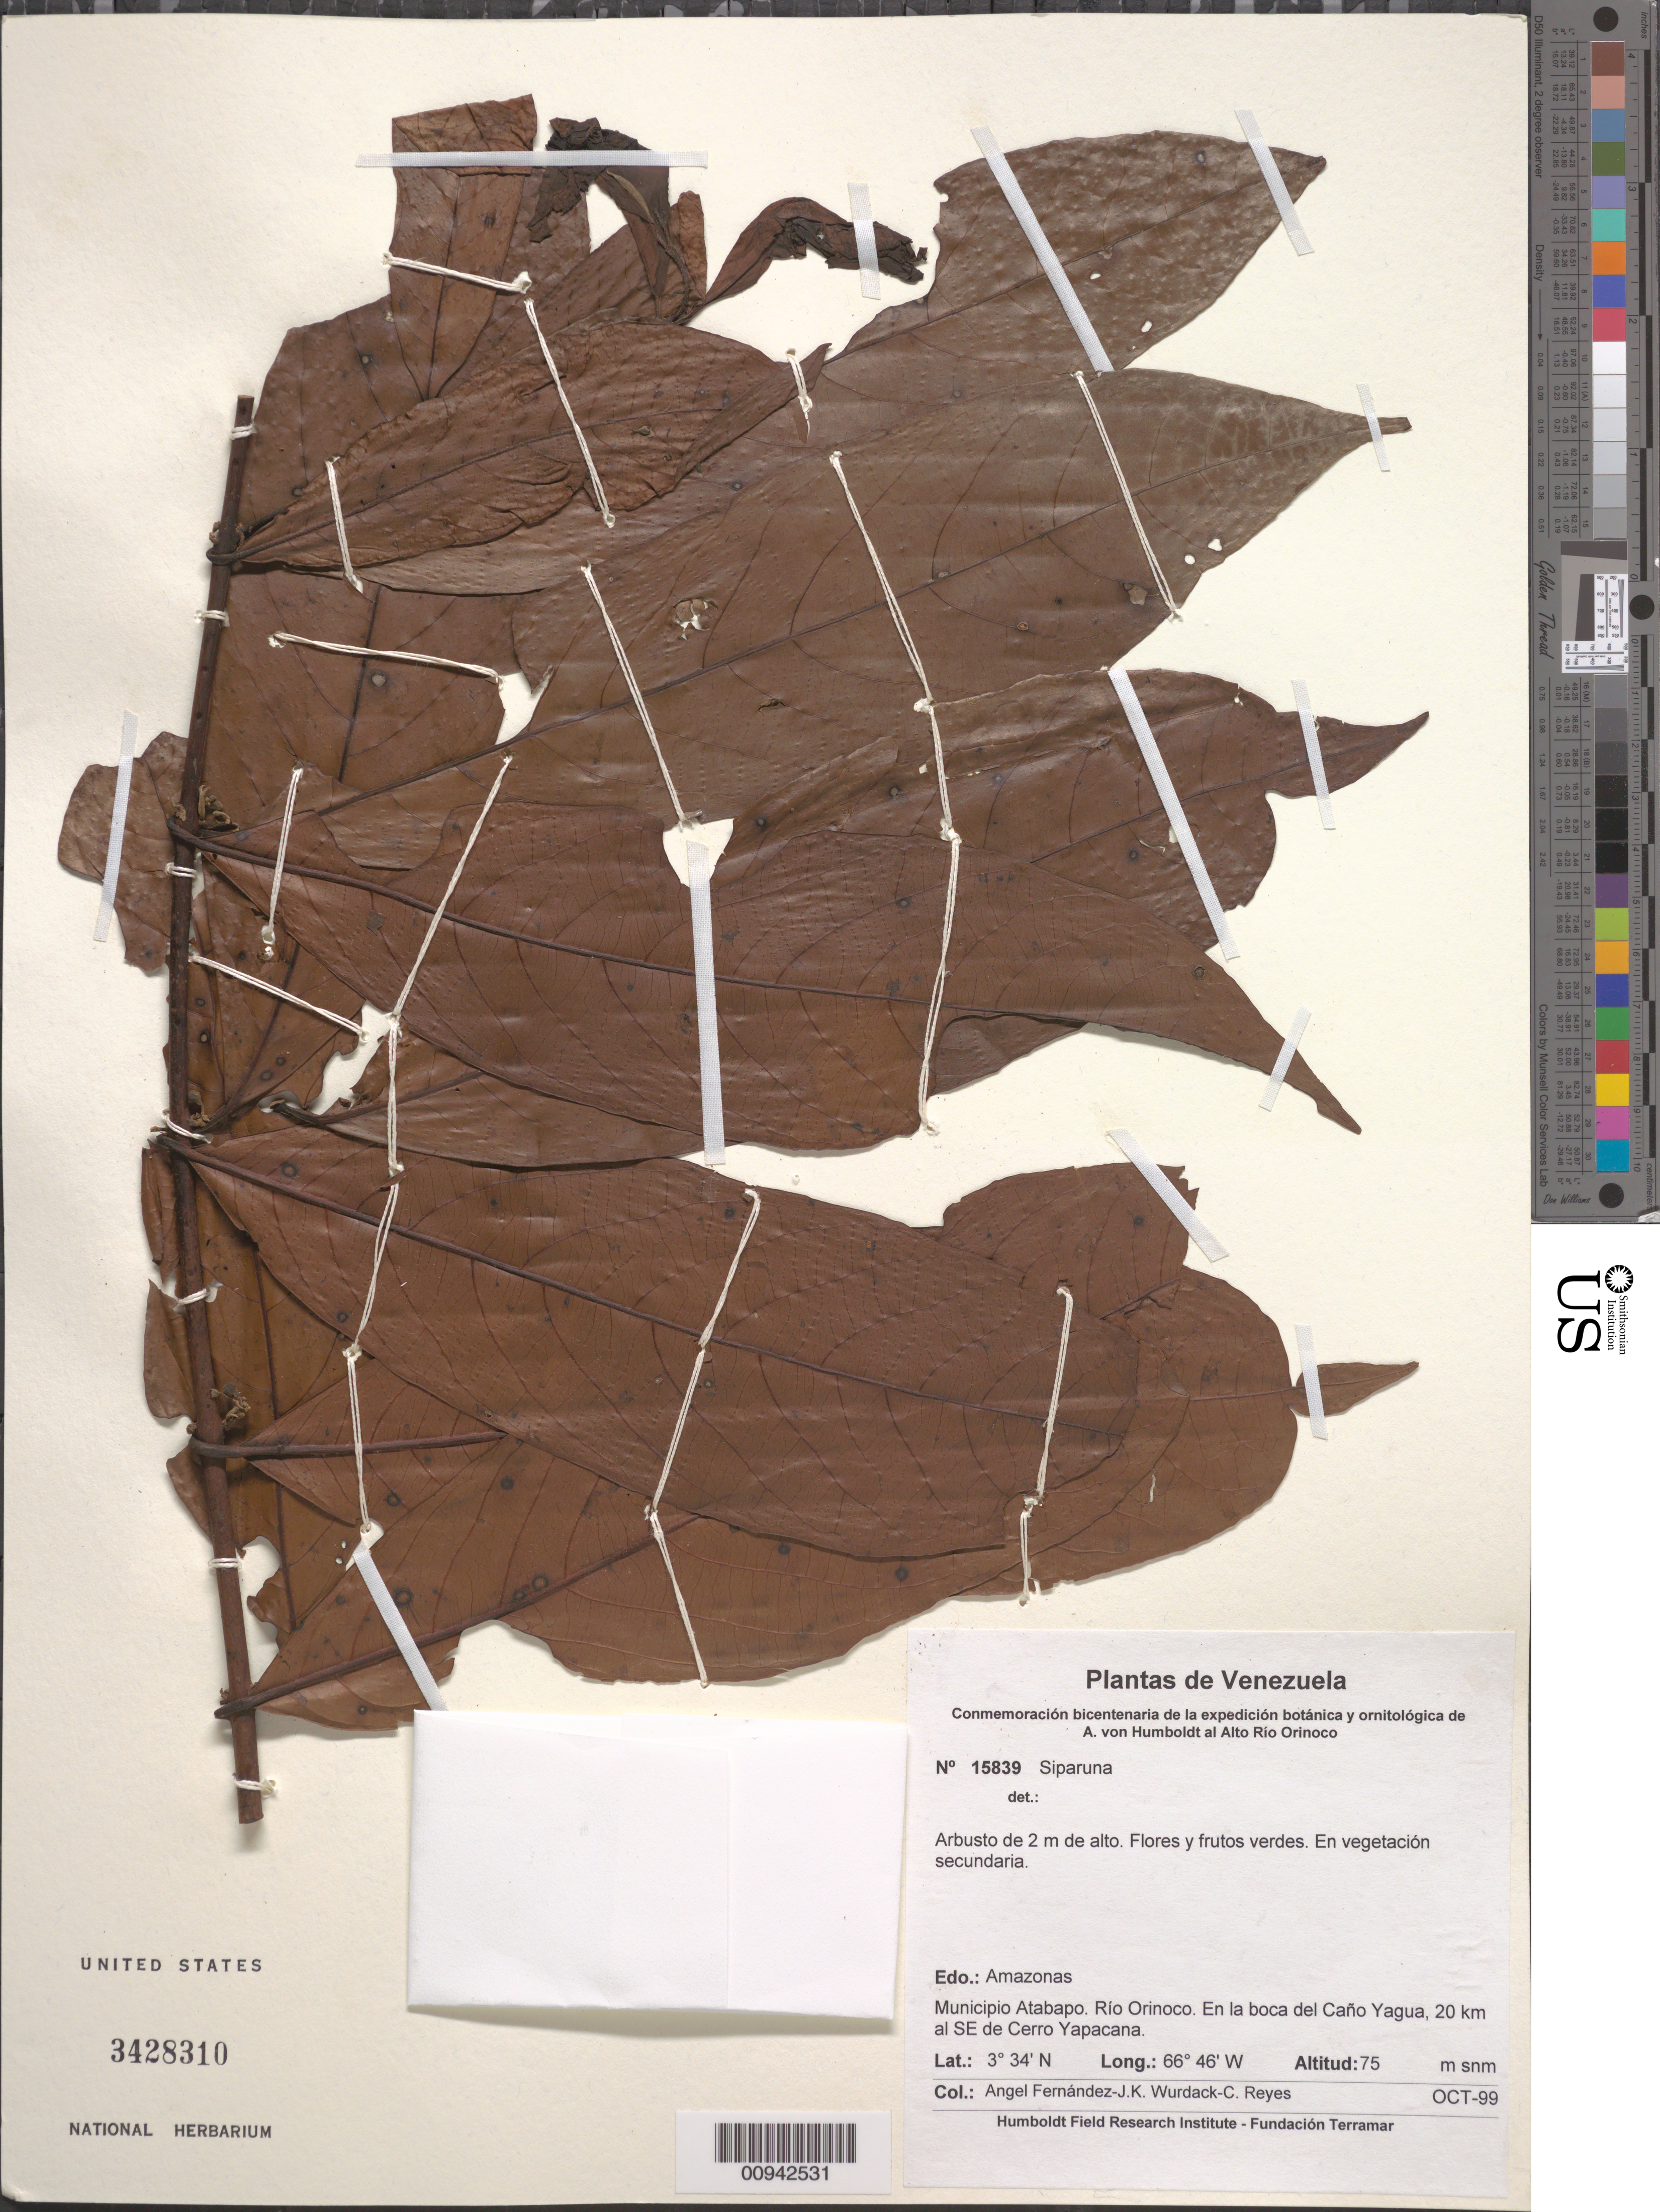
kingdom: Plantae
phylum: Tracheophyta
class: Magnoliopsida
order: Laurales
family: Siparunaceae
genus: Siparuna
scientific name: Siparuna sp.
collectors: A. Fernández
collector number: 15839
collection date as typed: Oct-99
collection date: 1999-10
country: Venezuela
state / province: Amazonas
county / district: Atabapo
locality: Rio Orinoco. En la boca del Cano Yagua, 20 km al SE de Cerro Yapacana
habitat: Vegetation secondaria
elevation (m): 75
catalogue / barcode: US 3428310